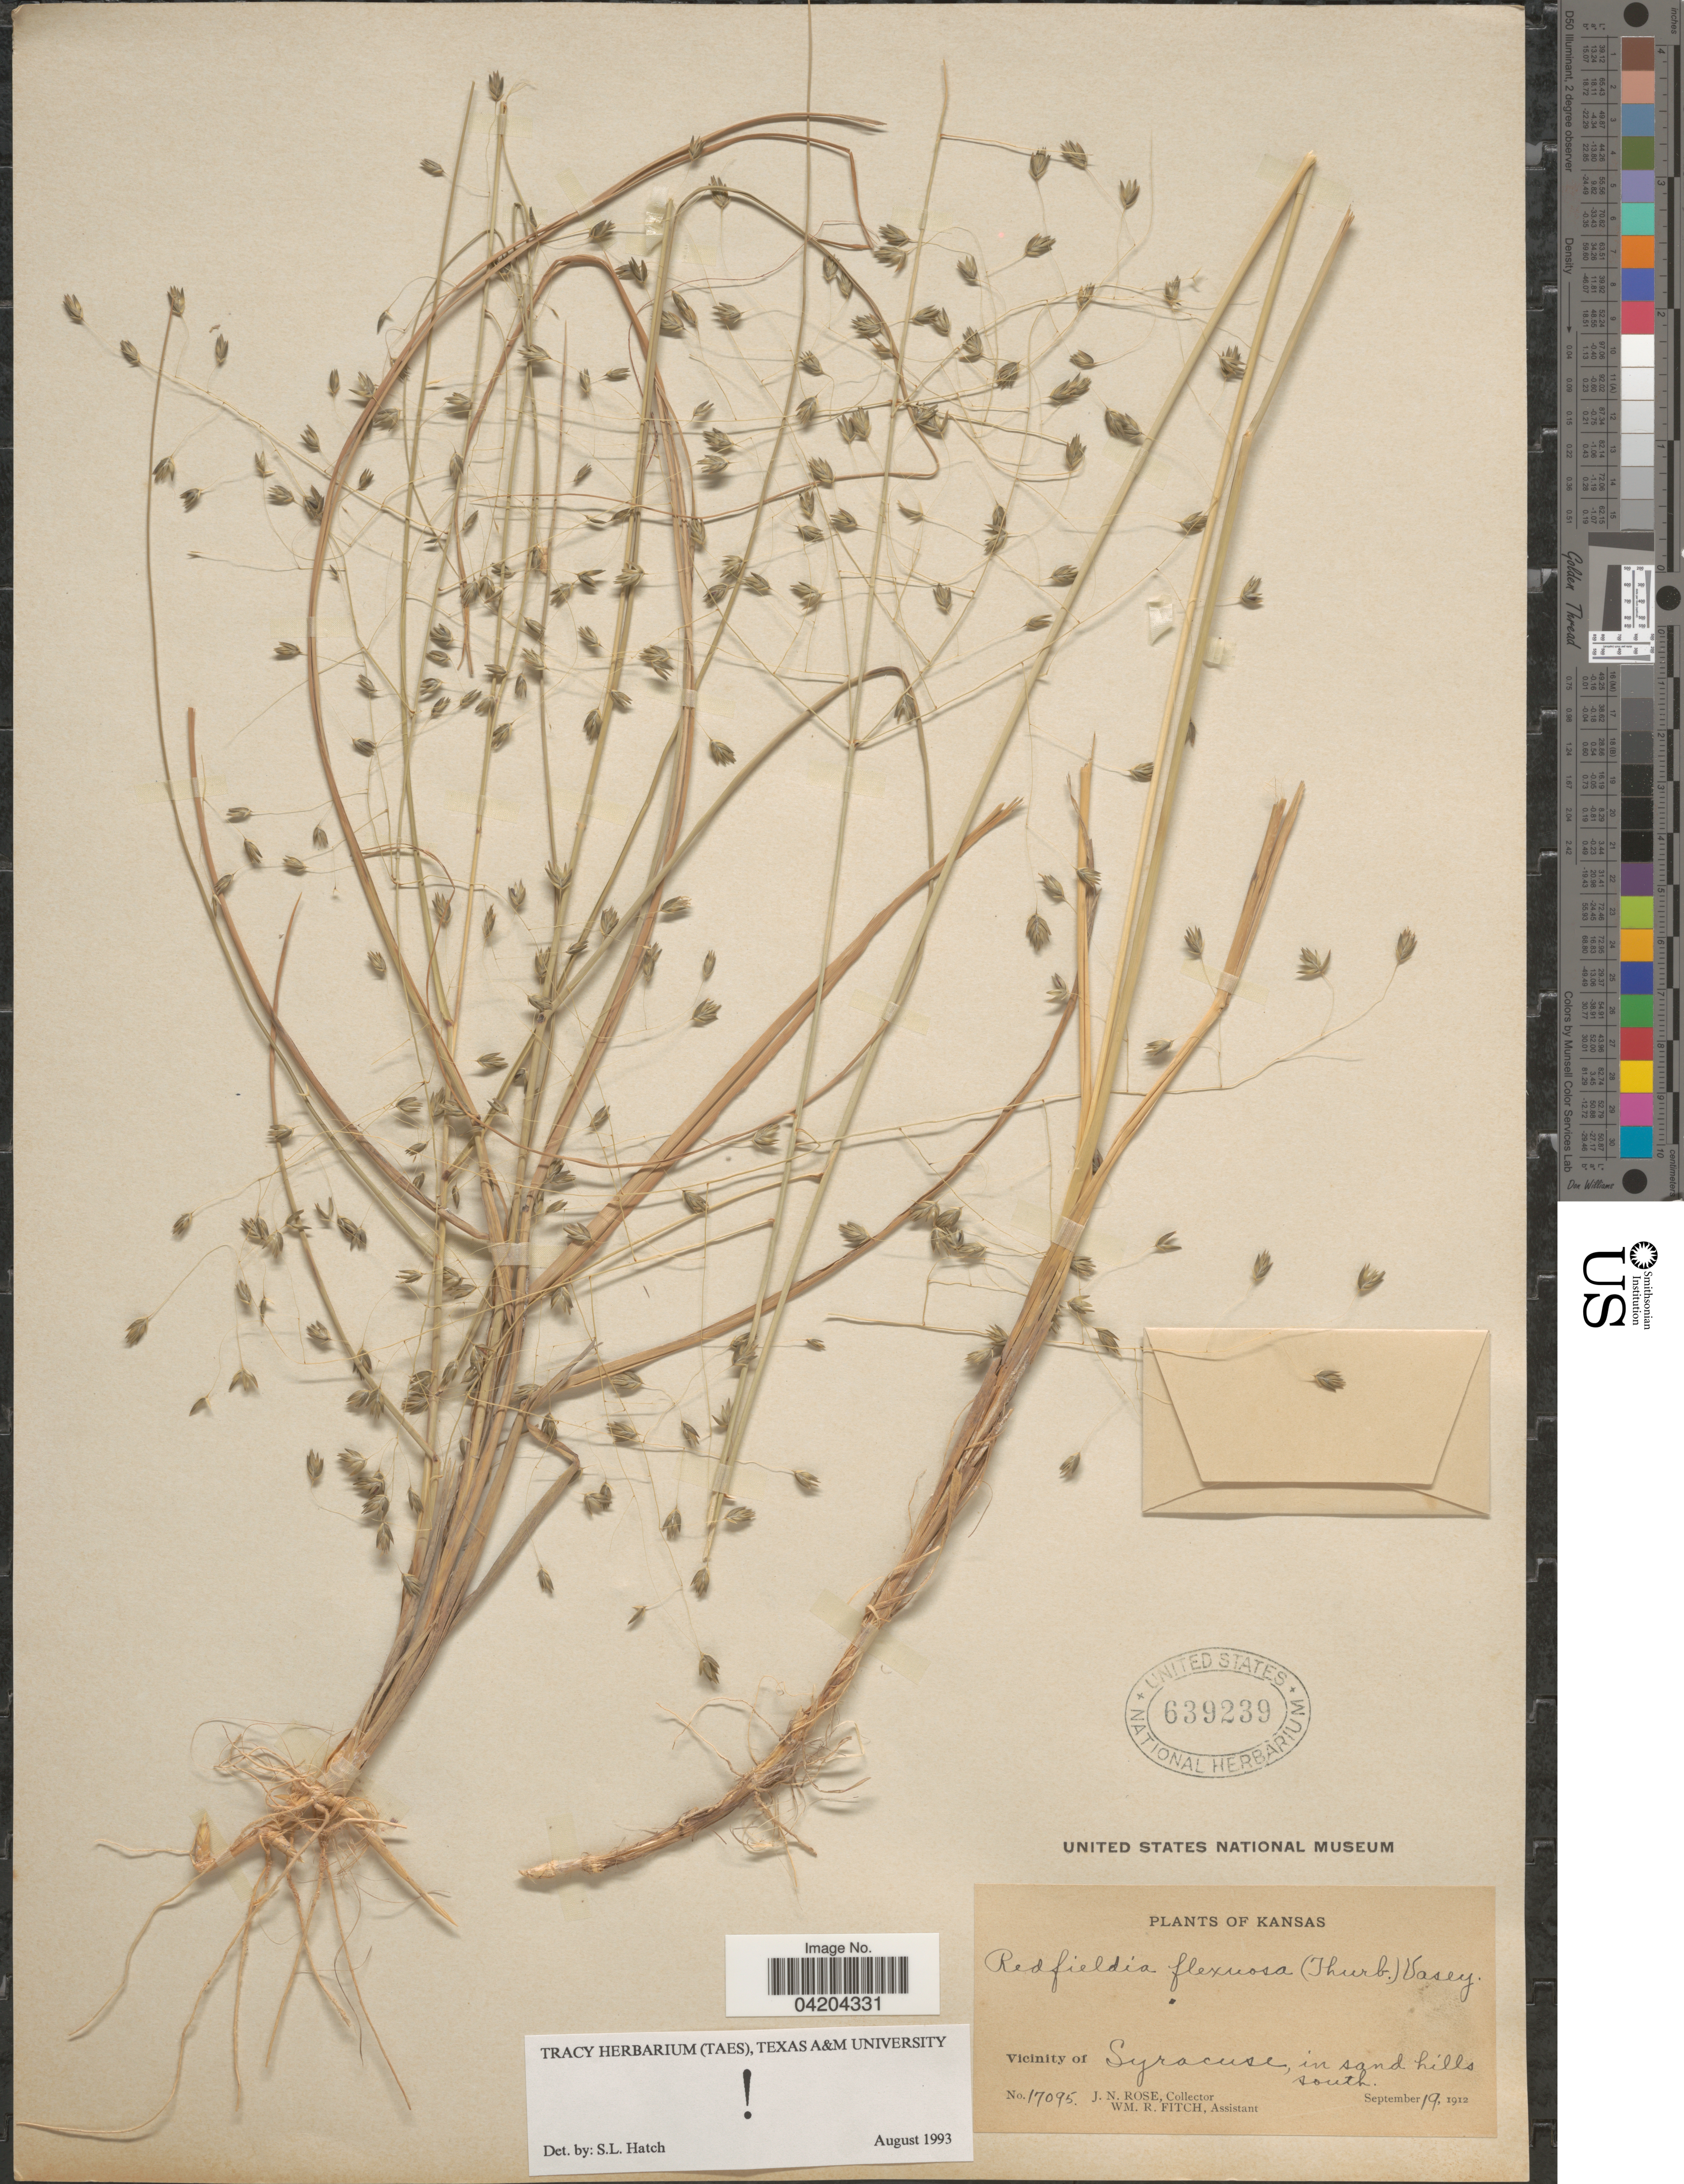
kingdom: Plantae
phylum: Tracheophyta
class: Liliopsida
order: Poales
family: Poaceae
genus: Muhlenbergia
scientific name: Muhlenbergia multiflora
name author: Columbus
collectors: J. N. Rose & W. R. Fitch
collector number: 17095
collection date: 1912-09-19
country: United States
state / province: Kansas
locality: Vicinity of Syracuse, in sand hills south.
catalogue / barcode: US 639239